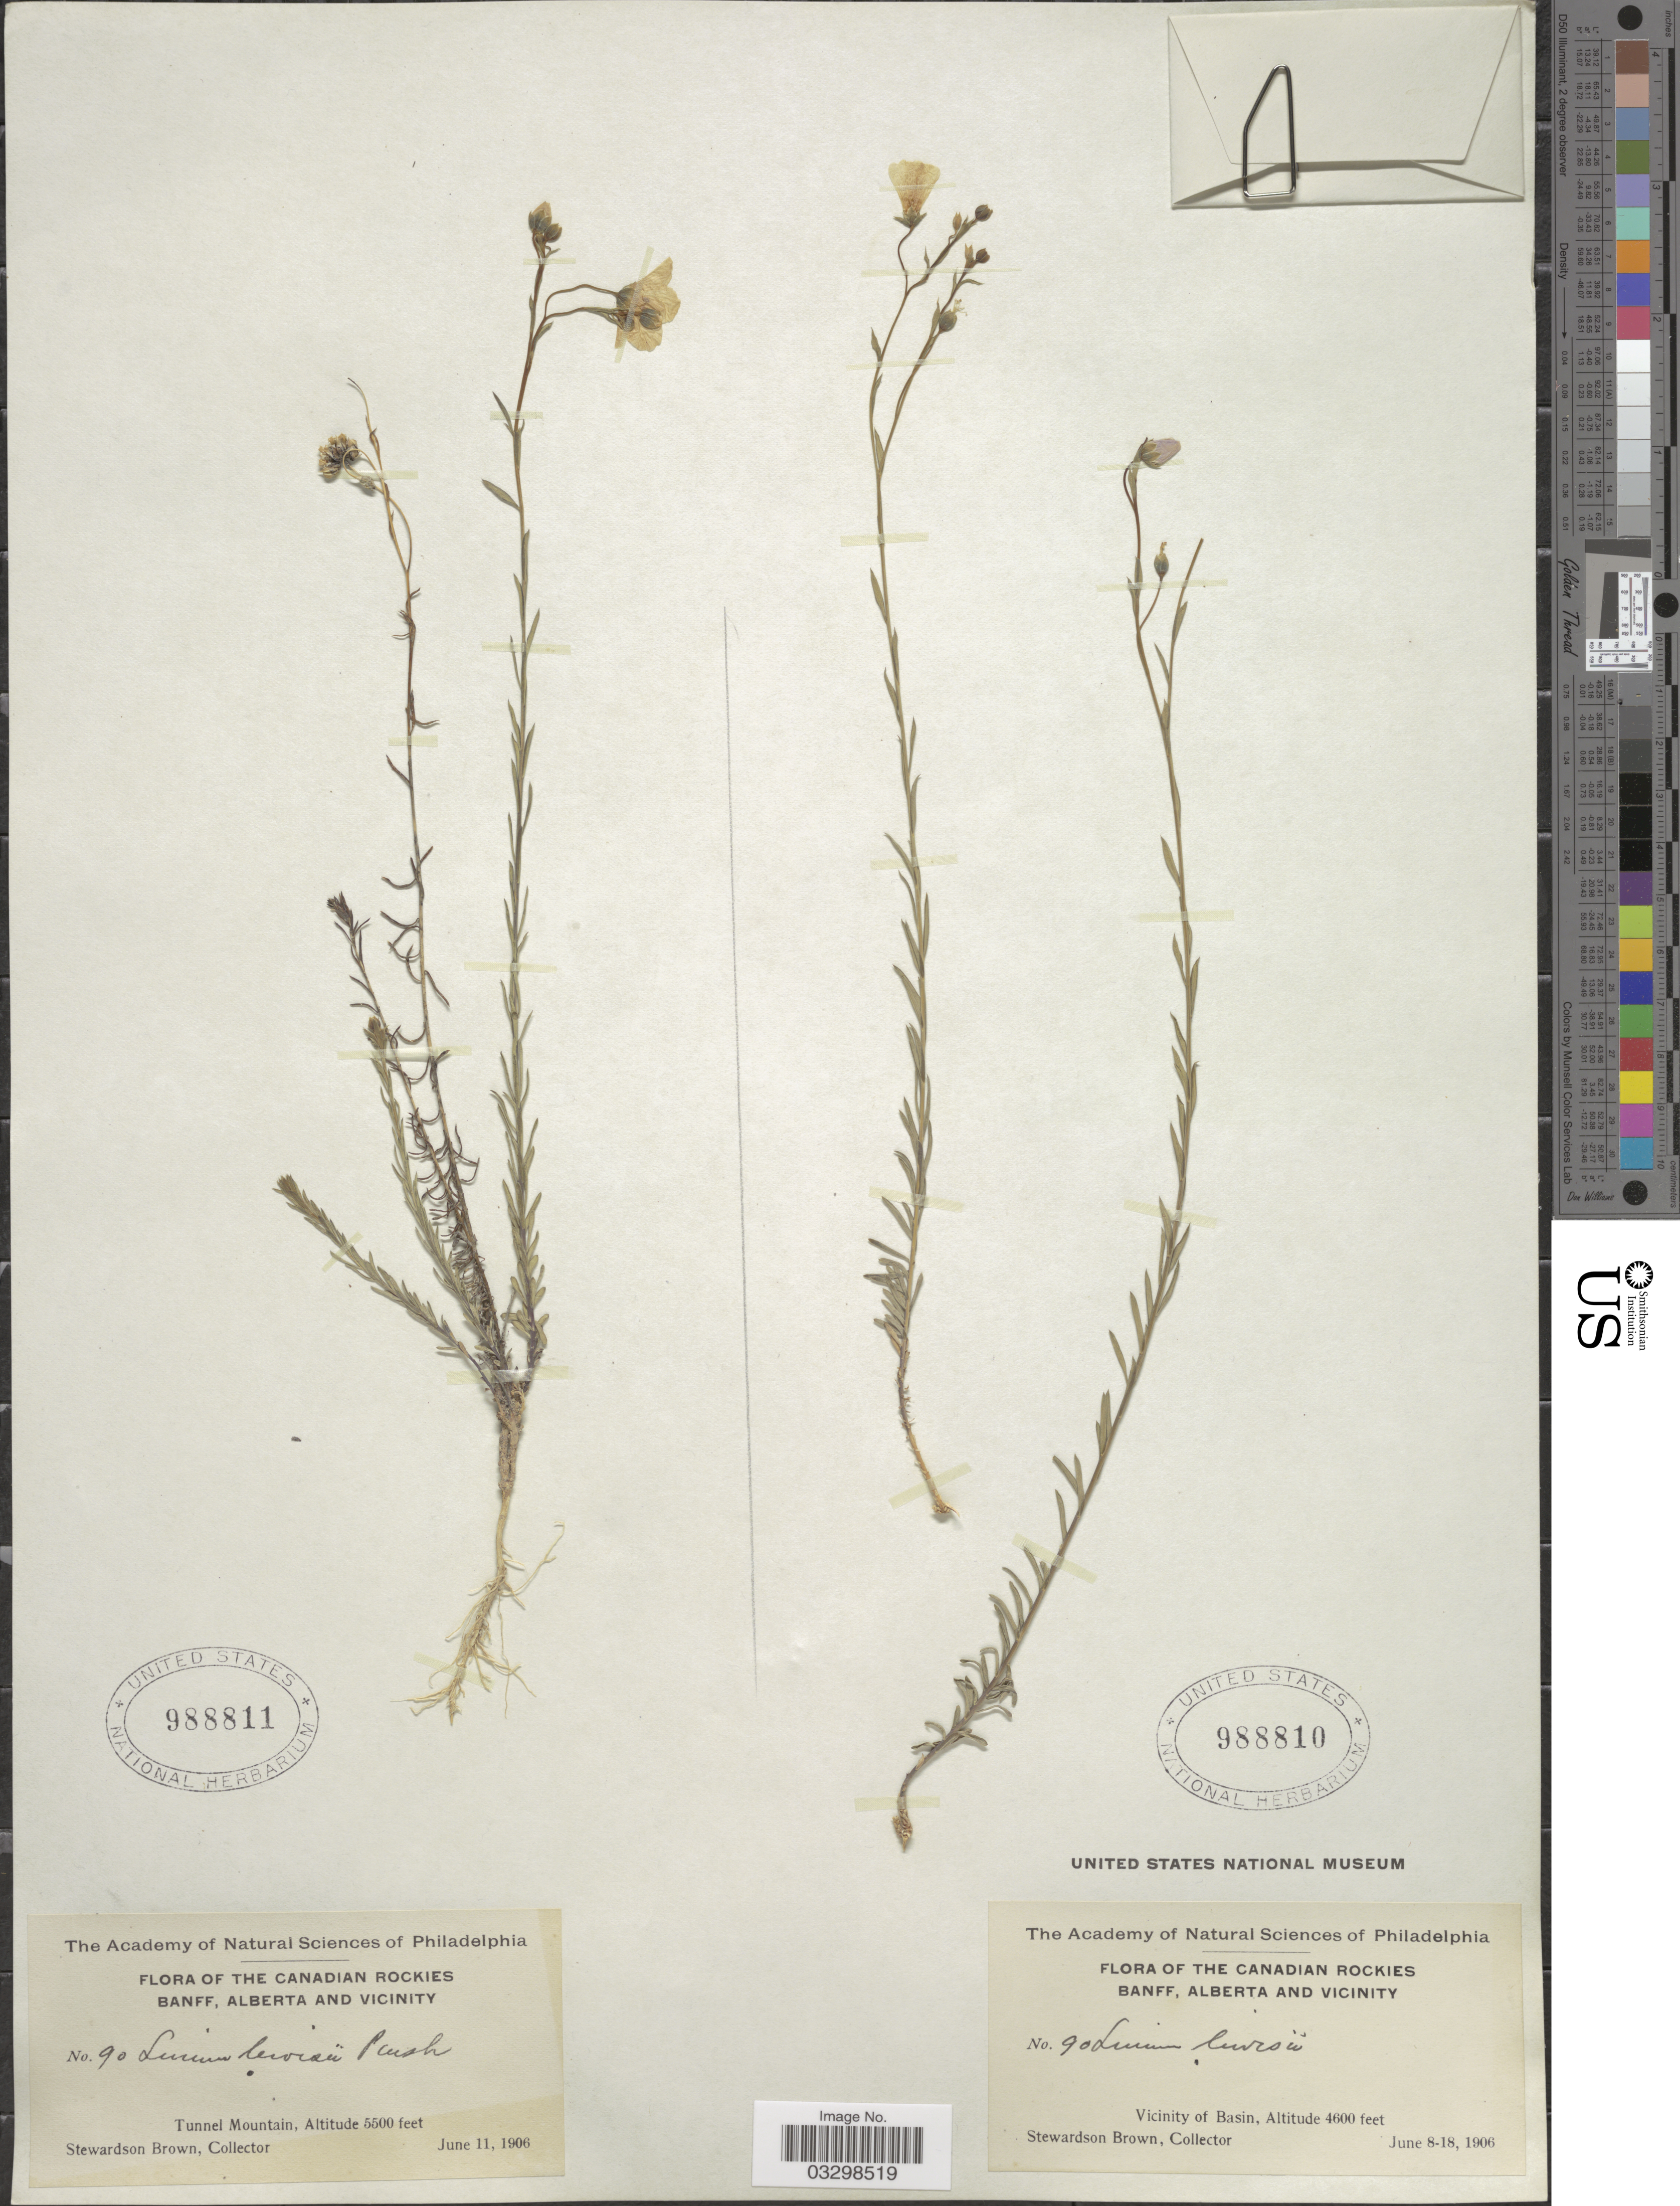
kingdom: Plantae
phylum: Tracheophyta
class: Magnoliopsida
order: Malpighiales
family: Linaceae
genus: Linum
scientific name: Linum lewisii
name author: Pursh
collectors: S. Brown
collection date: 1906-06-08/1906-06-18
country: Canada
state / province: Alberta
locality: The Canadian Rockies Banff, Alberta and Vicinity. Vicinity of Basin.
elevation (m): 1402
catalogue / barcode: US 988810-2